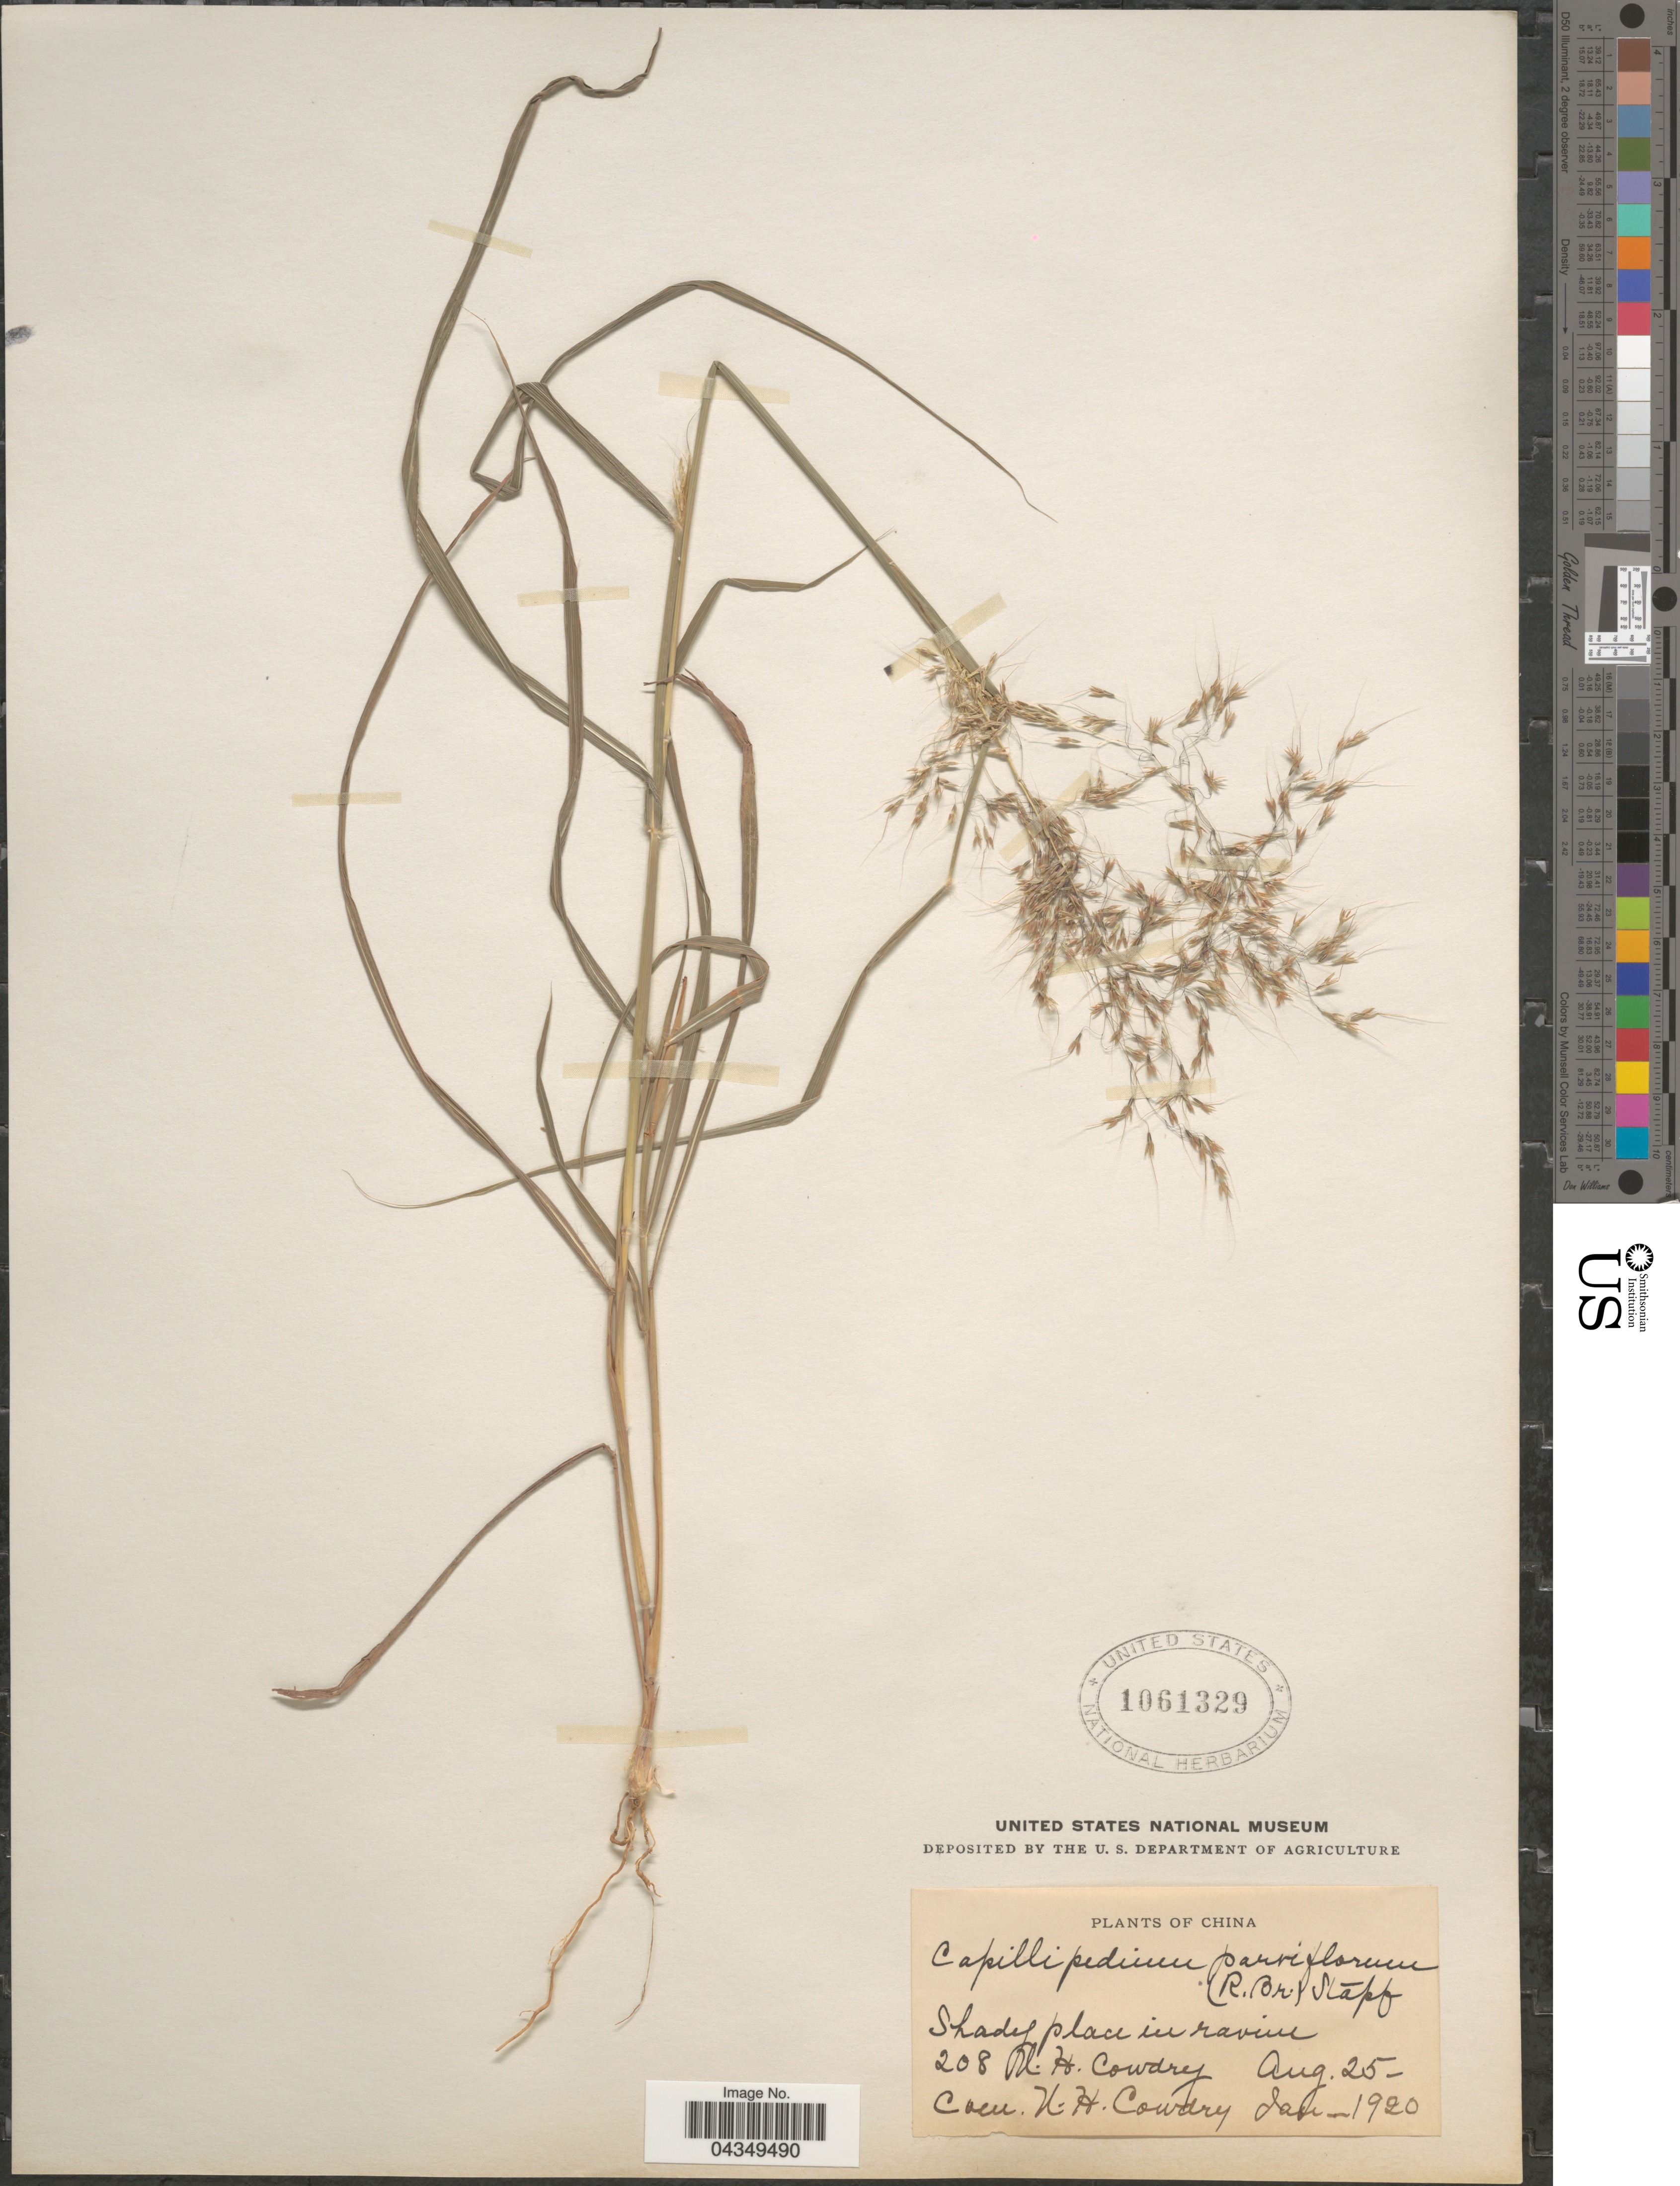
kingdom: Plantae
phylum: Tracheophyta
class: Liliopsida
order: Poales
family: Poaceae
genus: Capillipedium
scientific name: Capillipedium parviflorum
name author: (R. Br.) Stapf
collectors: N. H. Cowdry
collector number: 208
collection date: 1920-01/1920-08-25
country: China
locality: Shady place in ravine.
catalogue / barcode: US 1061329